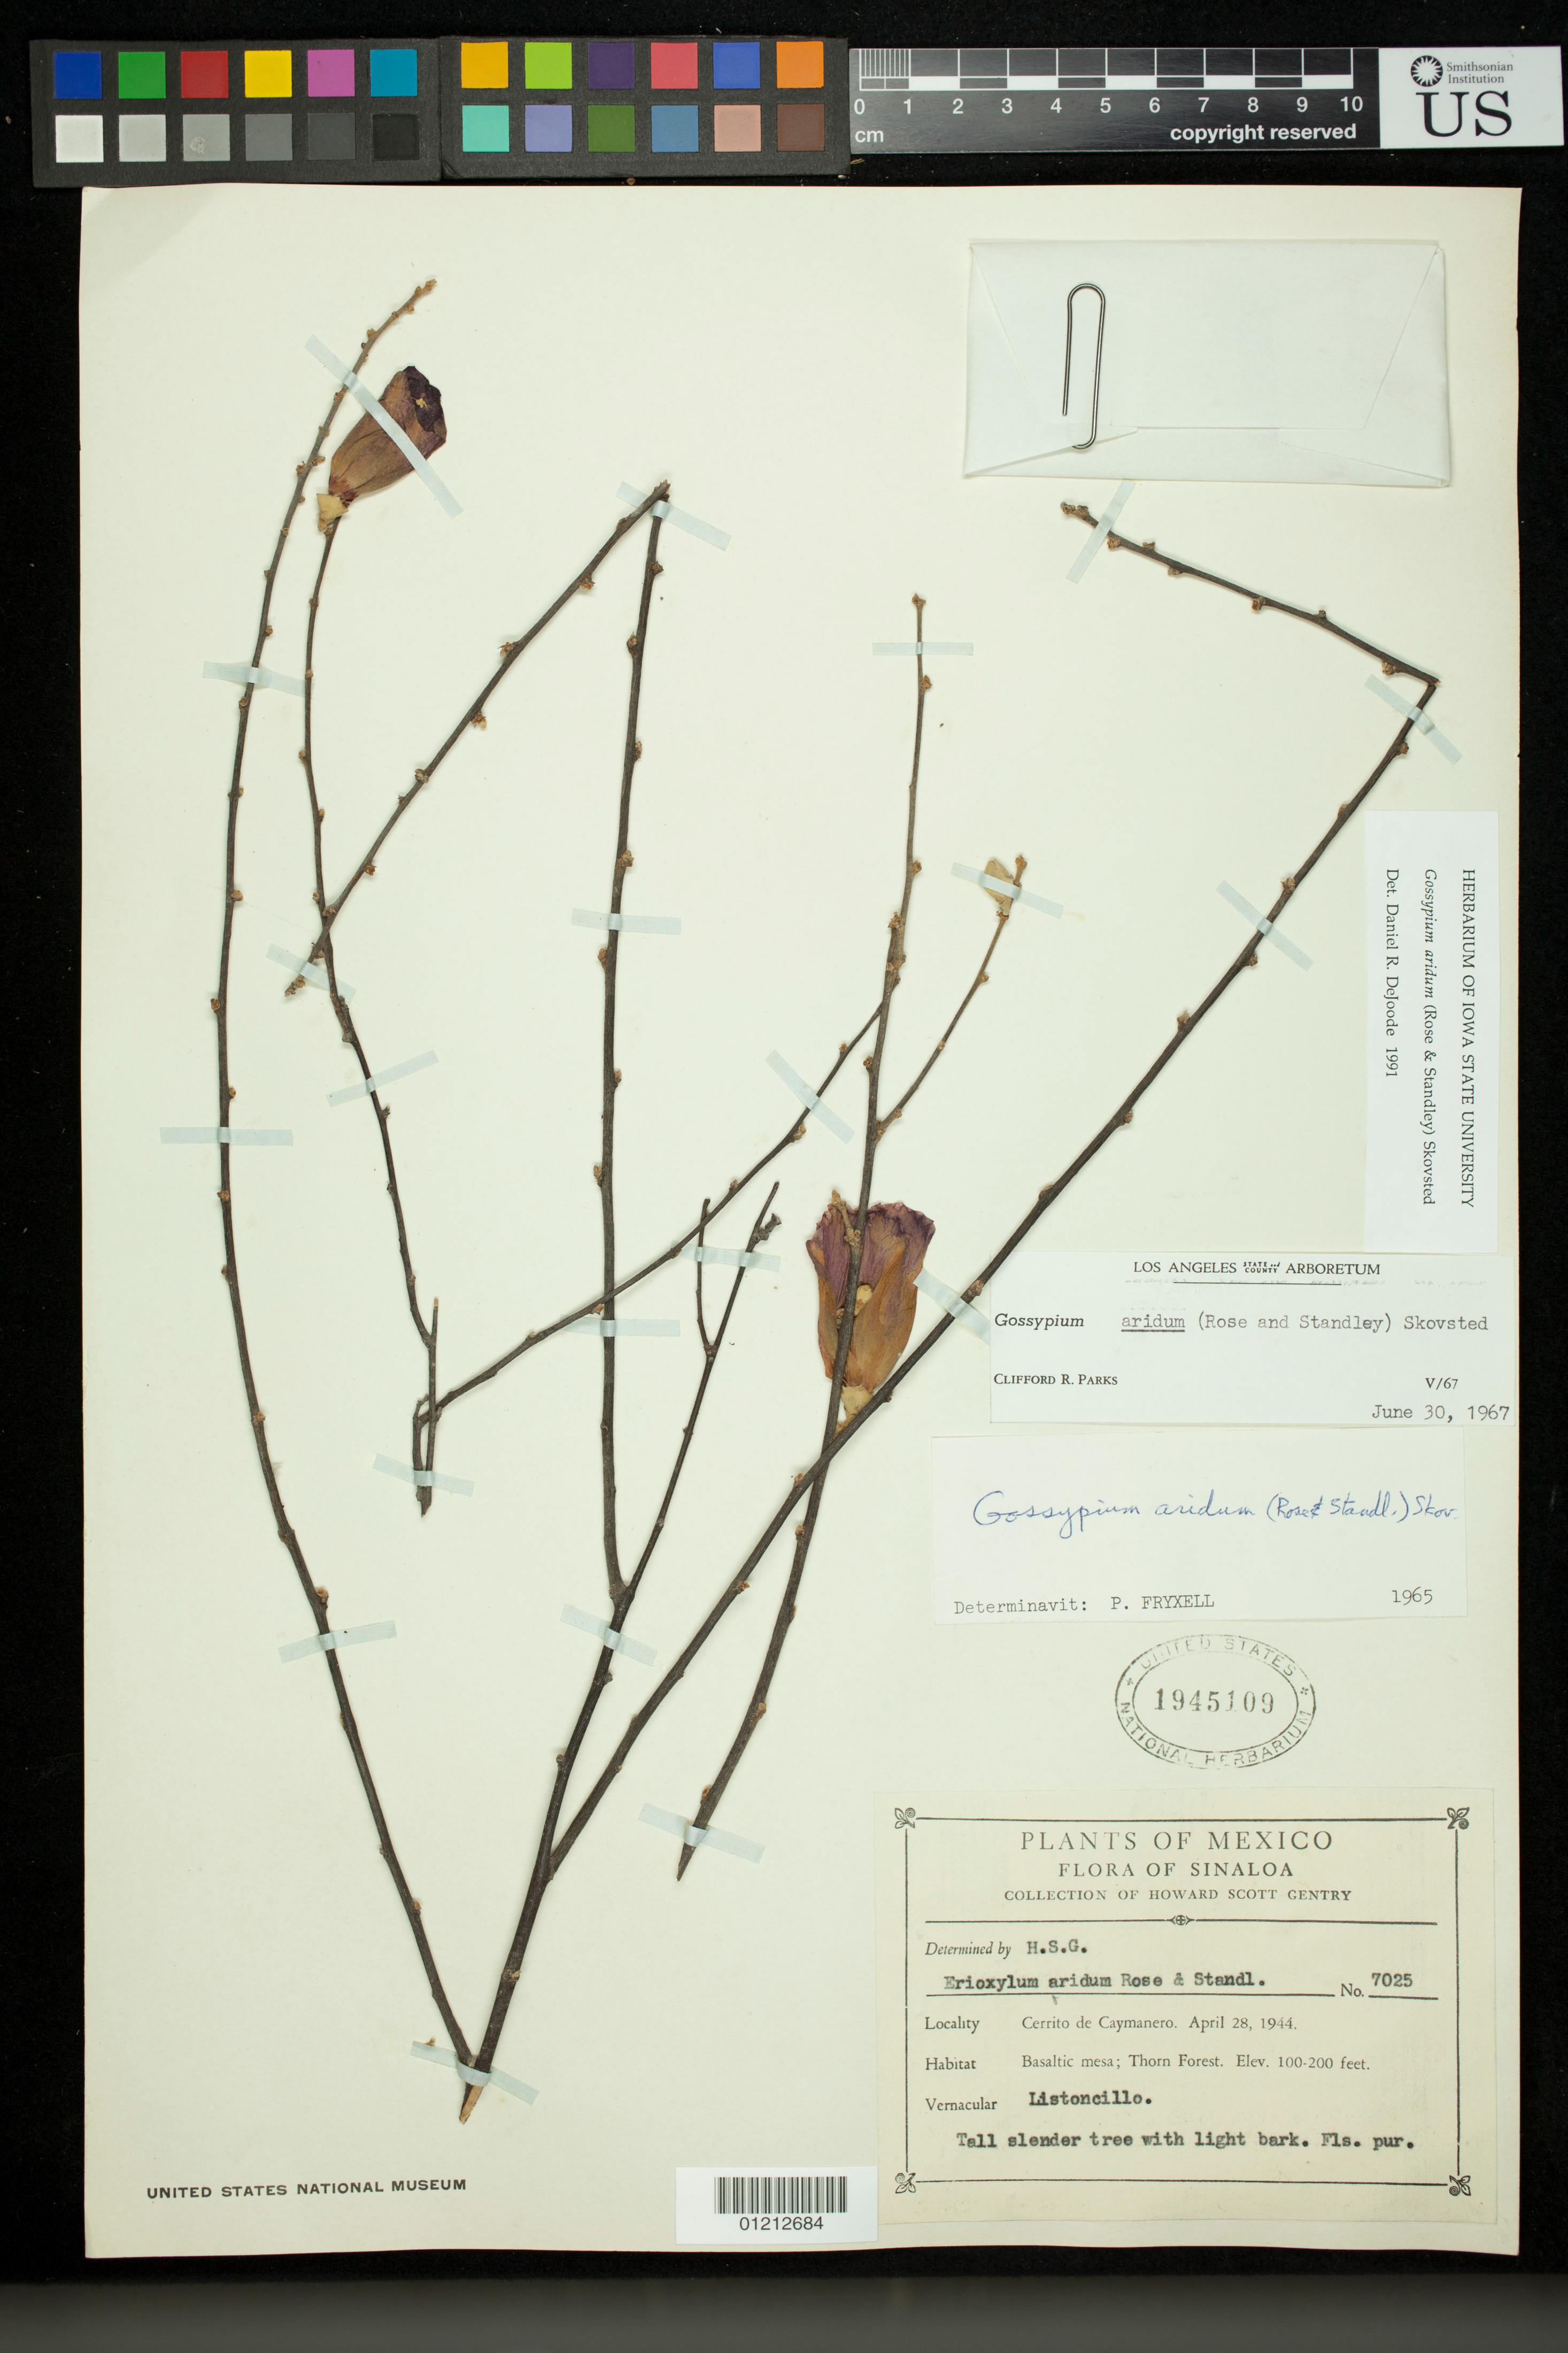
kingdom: Plantae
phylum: Tracheophyta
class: Magnoliopsida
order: Malvales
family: Malvaceae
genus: Gossypium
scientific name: Gossypium aridum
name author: (Rose & Standl.) Skovsted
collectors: H. S. Gentry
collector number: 7025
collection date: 1944-04-28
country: Mexico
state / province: Sinaloa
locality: Cerrito De Caymanero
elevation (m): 30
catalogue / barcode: US 1945109